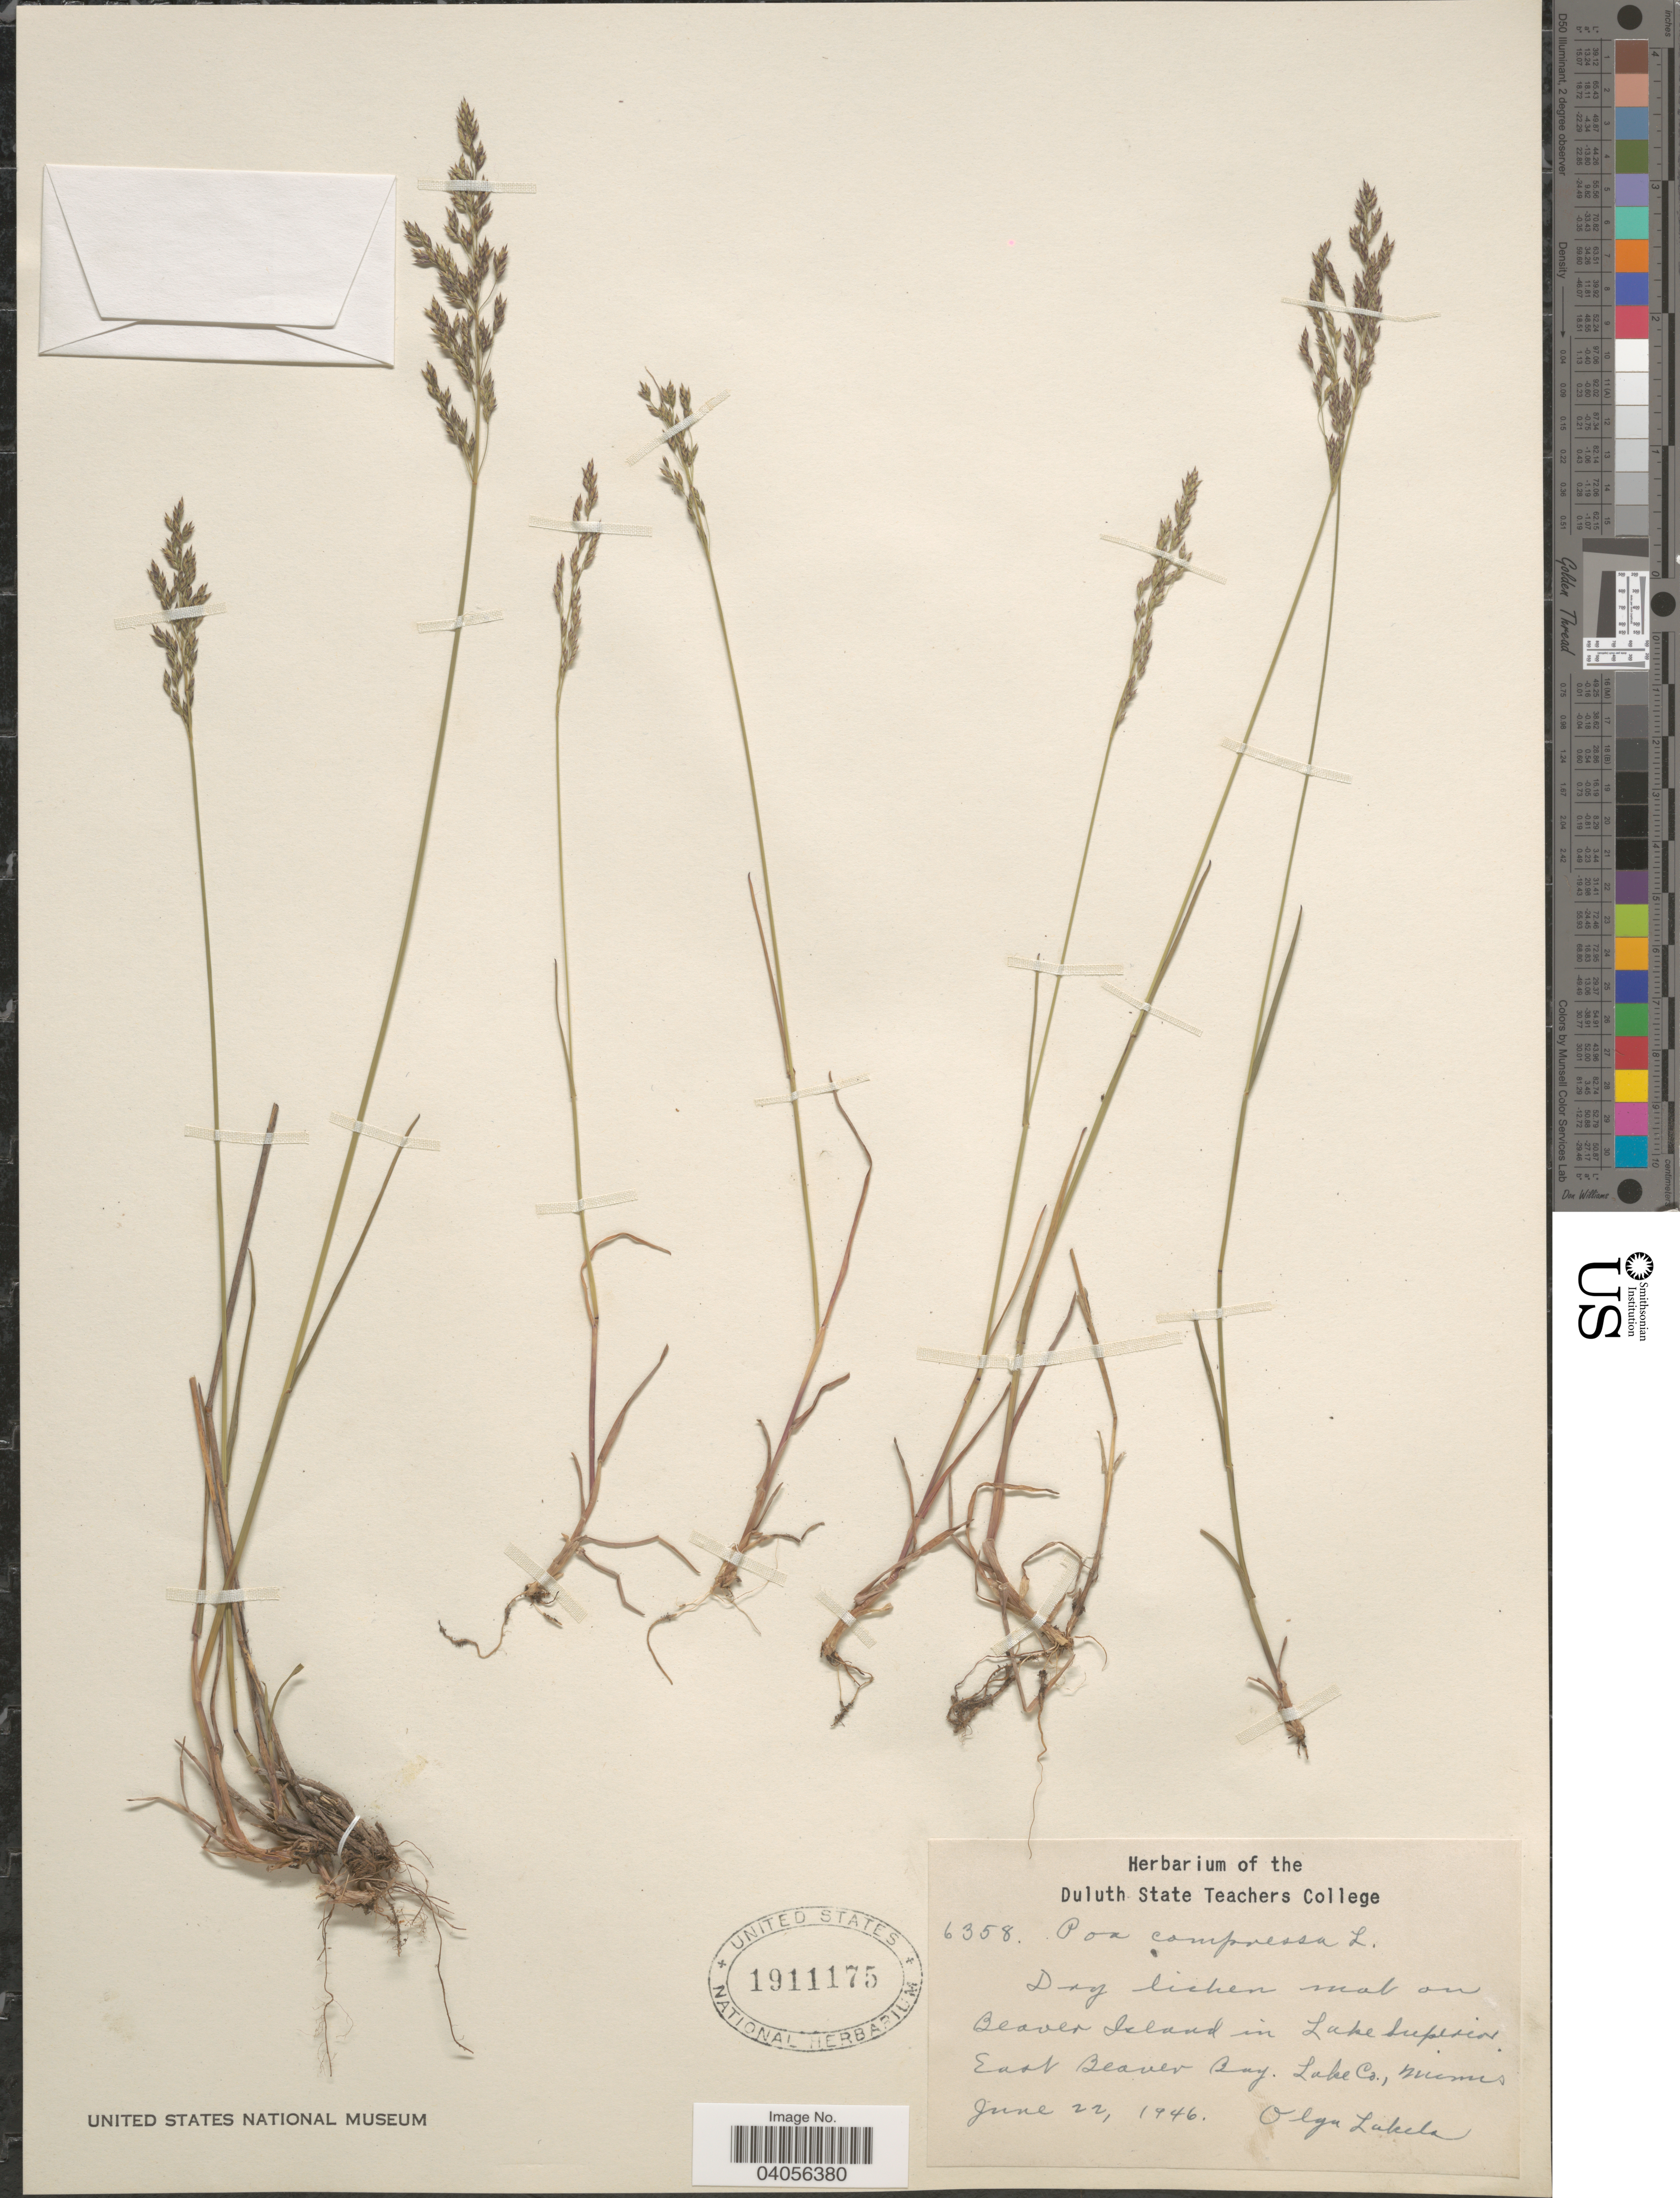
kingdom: Plantae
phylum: Tracheophyta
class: Liliopsida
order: Poales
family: Poaceae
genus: Poa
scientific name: Poa compressa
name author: L.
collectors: O. K. Lakela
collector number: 6358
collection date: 1946-06-22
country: United States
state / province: Minnesota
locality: On Beaver Island in Lake Superior. East Beaver Bay. Lake Co.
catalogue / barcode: US 1911175